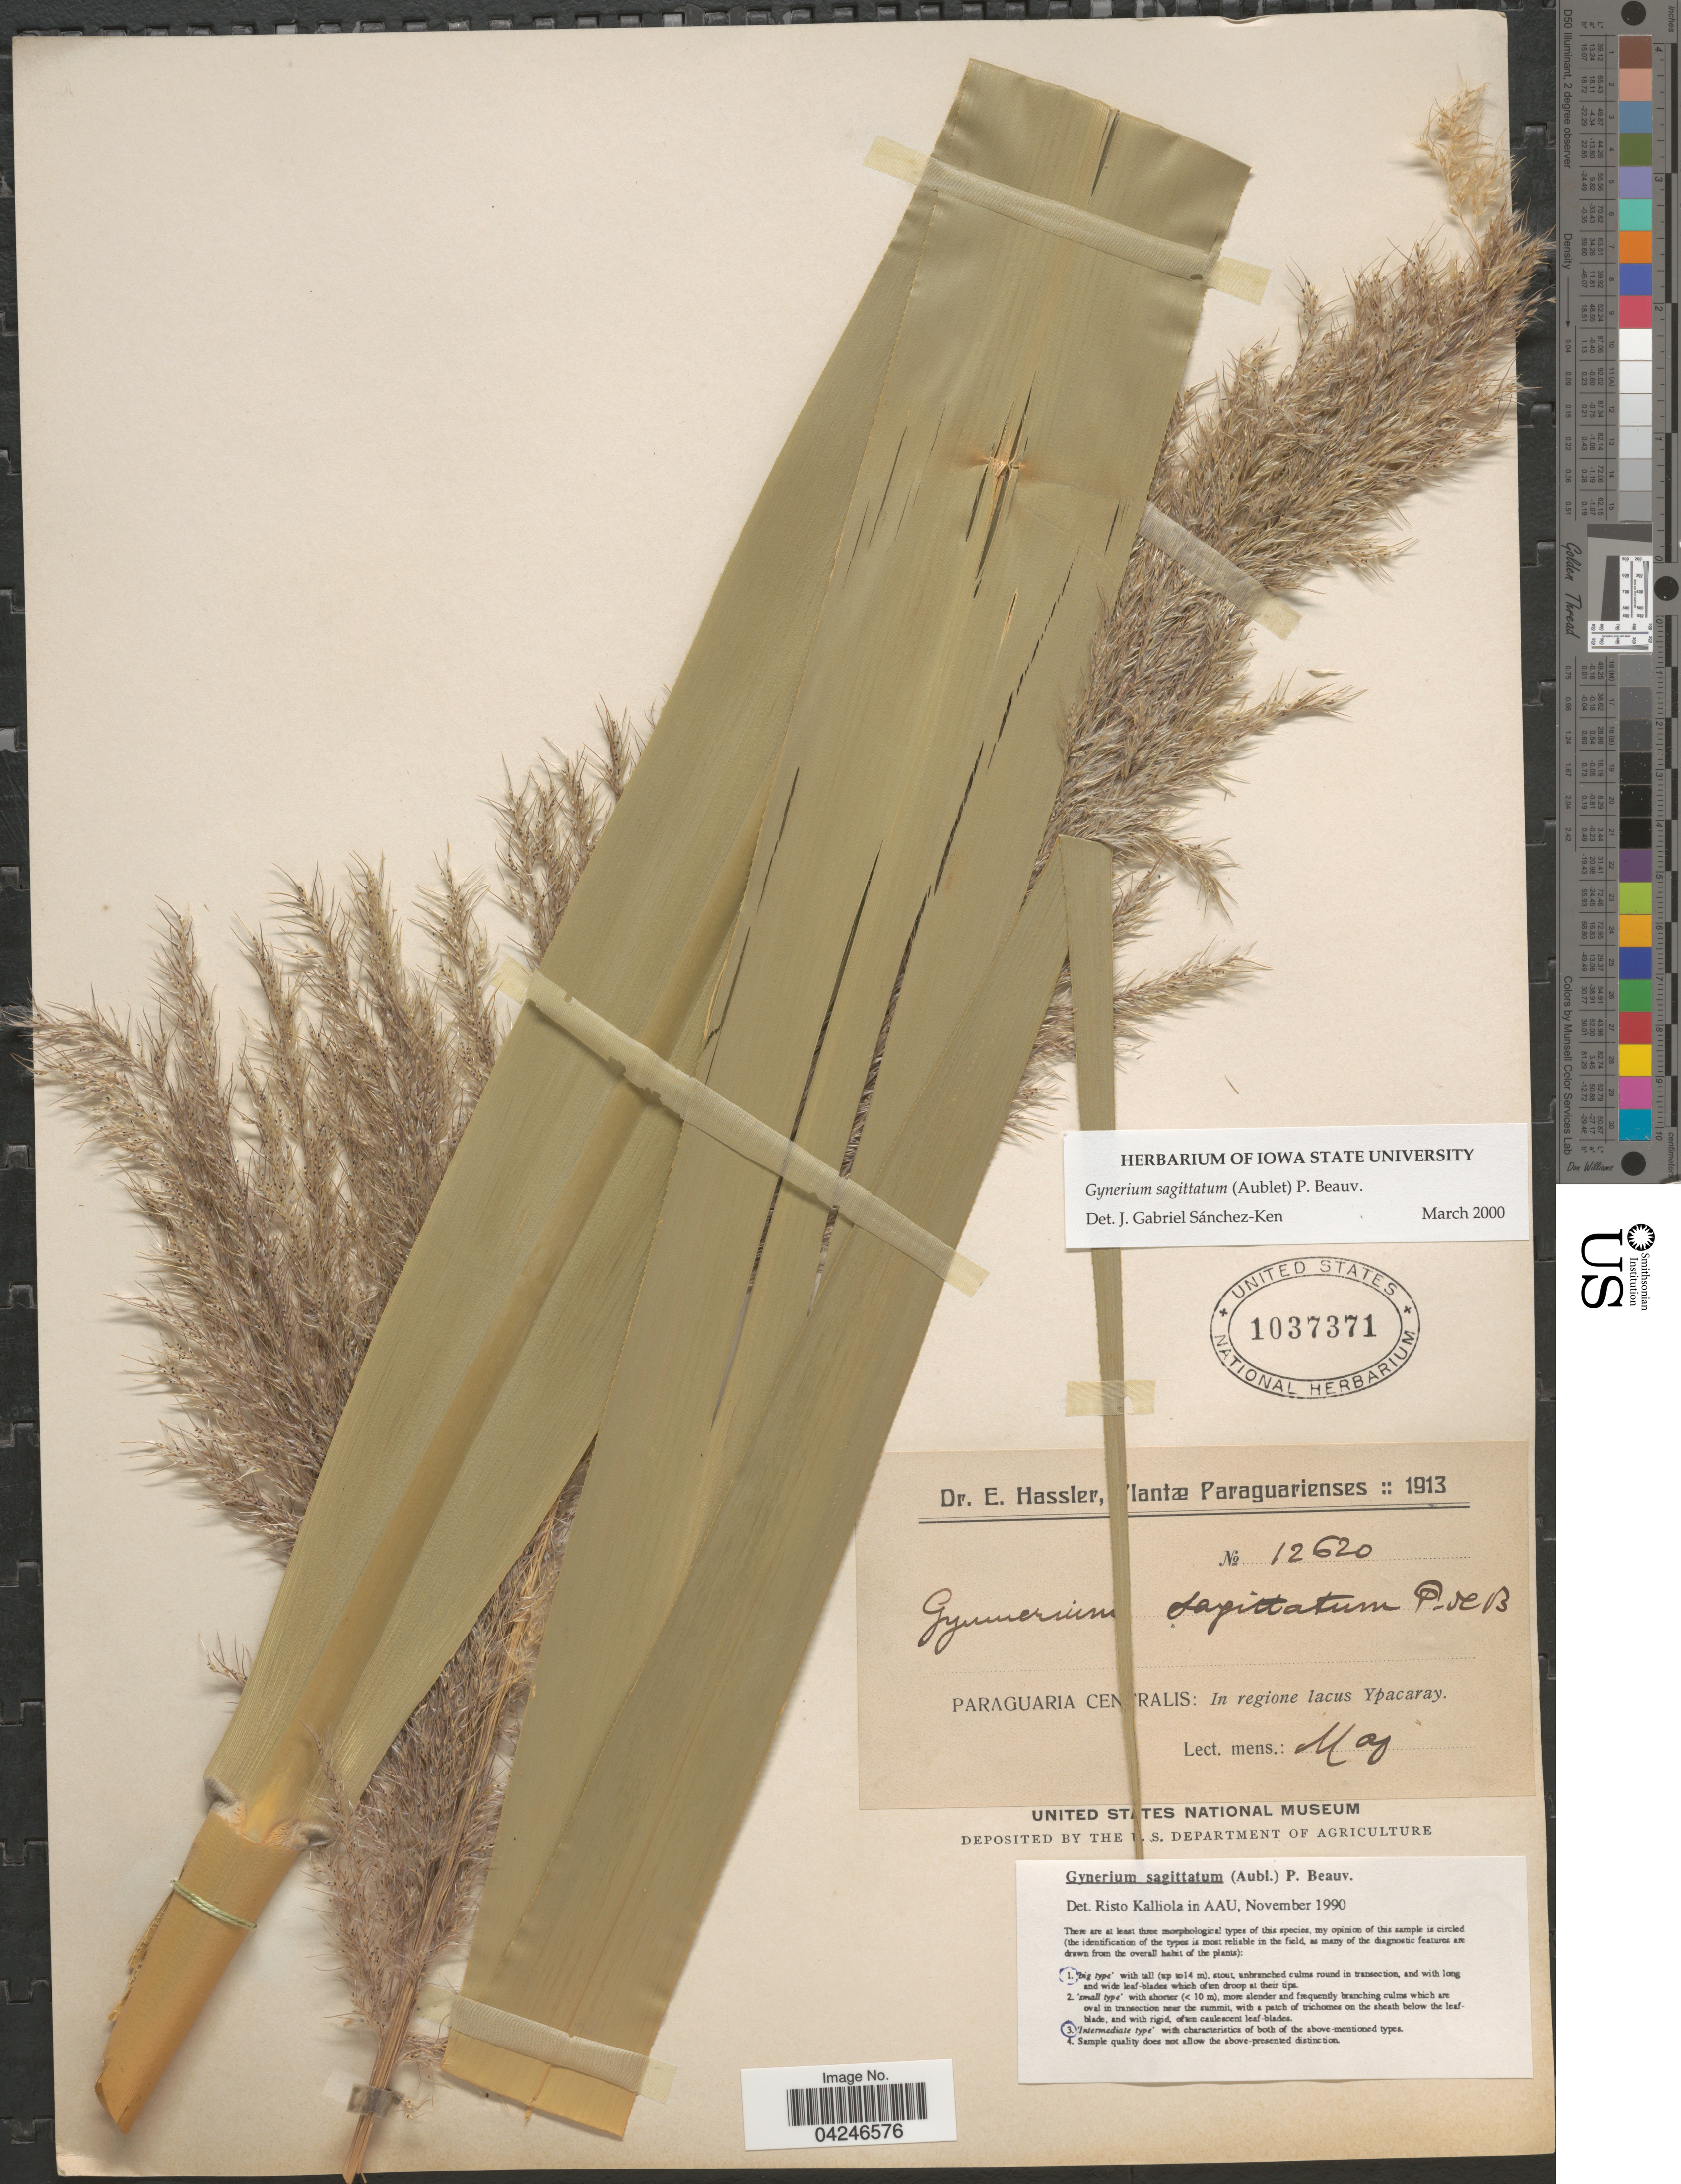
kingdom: Plantae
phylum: Tracheophyta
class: Liliopsida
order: Poales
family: Poaceae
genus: Gynerium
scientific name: Gynerium sagittatum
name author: (Aubl.) P. Beauv.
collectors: E. Hassler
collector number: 12620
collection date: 1913-05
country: Paraguay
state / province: Paraguari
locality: Paraguarienses. Paraguari Centralis: In regione lacus Ypacaray.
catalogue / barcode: US 1037371